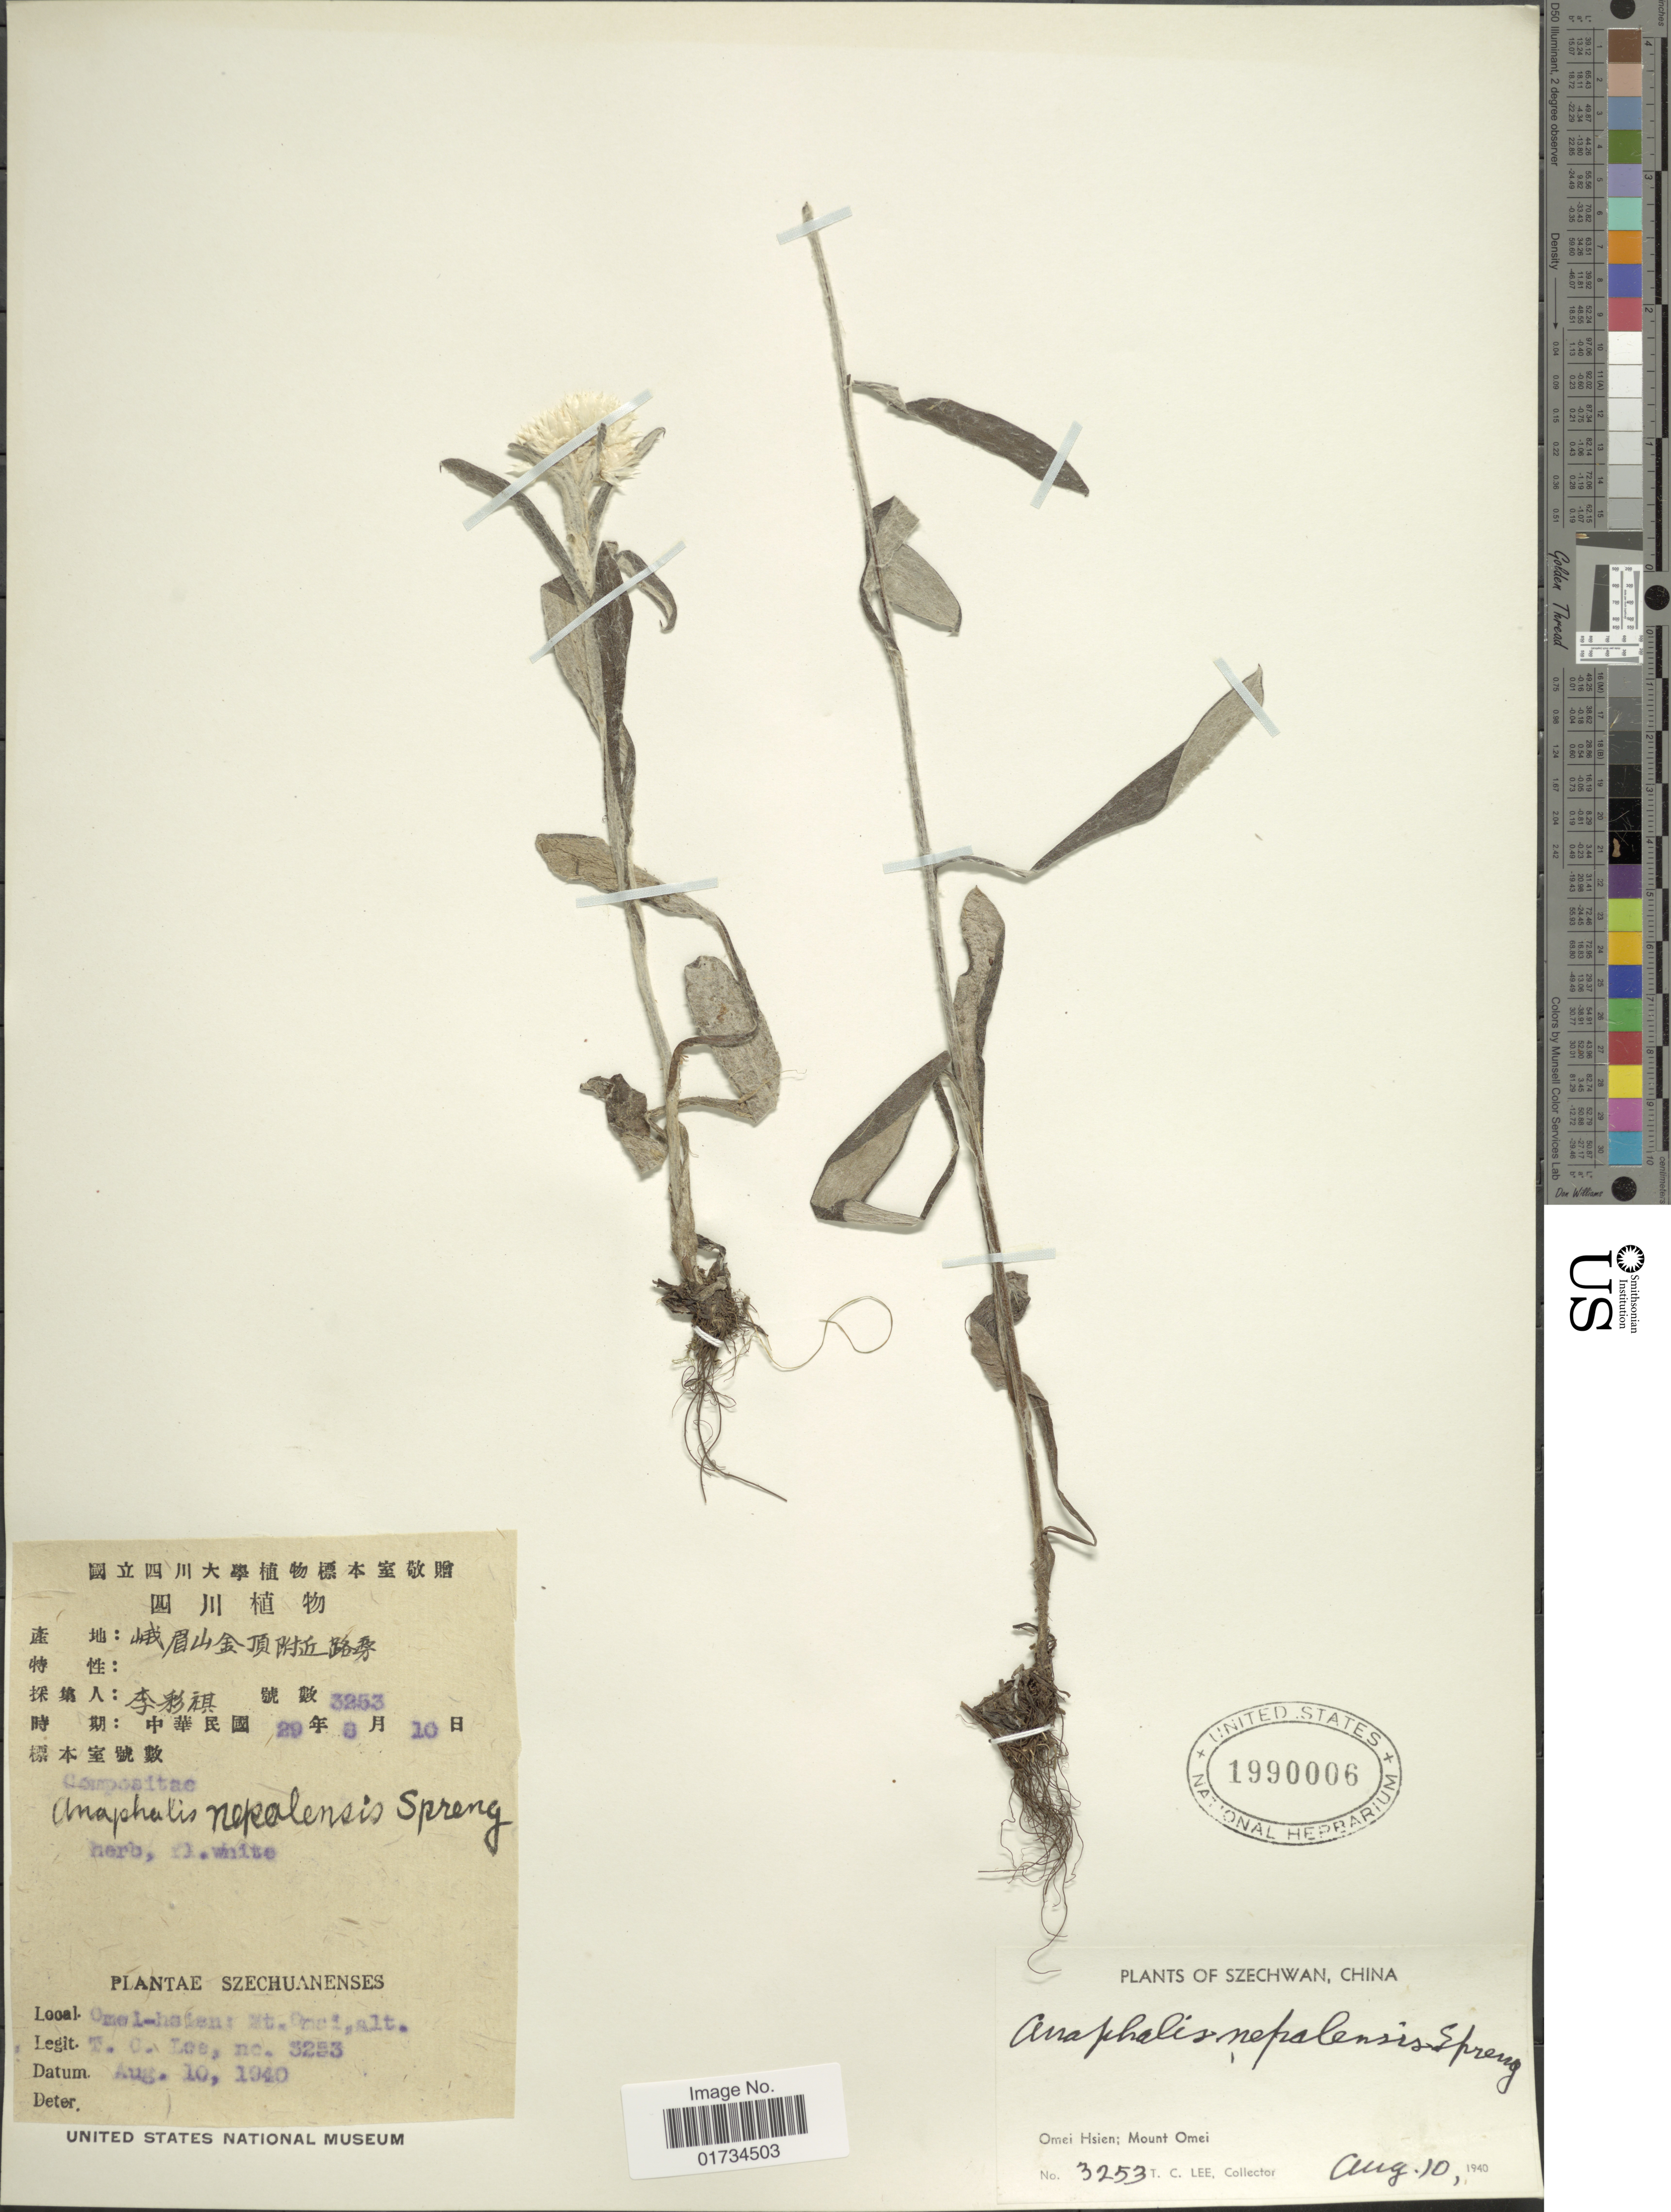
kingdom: Plantae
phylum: Tracheophyta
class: Magnoliopsida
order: Asterales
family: Asteraceae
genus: Anaphalis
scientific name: Anaphalis cuneifolia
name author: Hook. f.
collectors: T. Lee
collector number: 3253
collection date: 1940-08-10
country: China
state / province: Sichuan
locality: Szechwan, China. Omei Hsien; Mount Omei.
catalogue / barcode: US 1990006